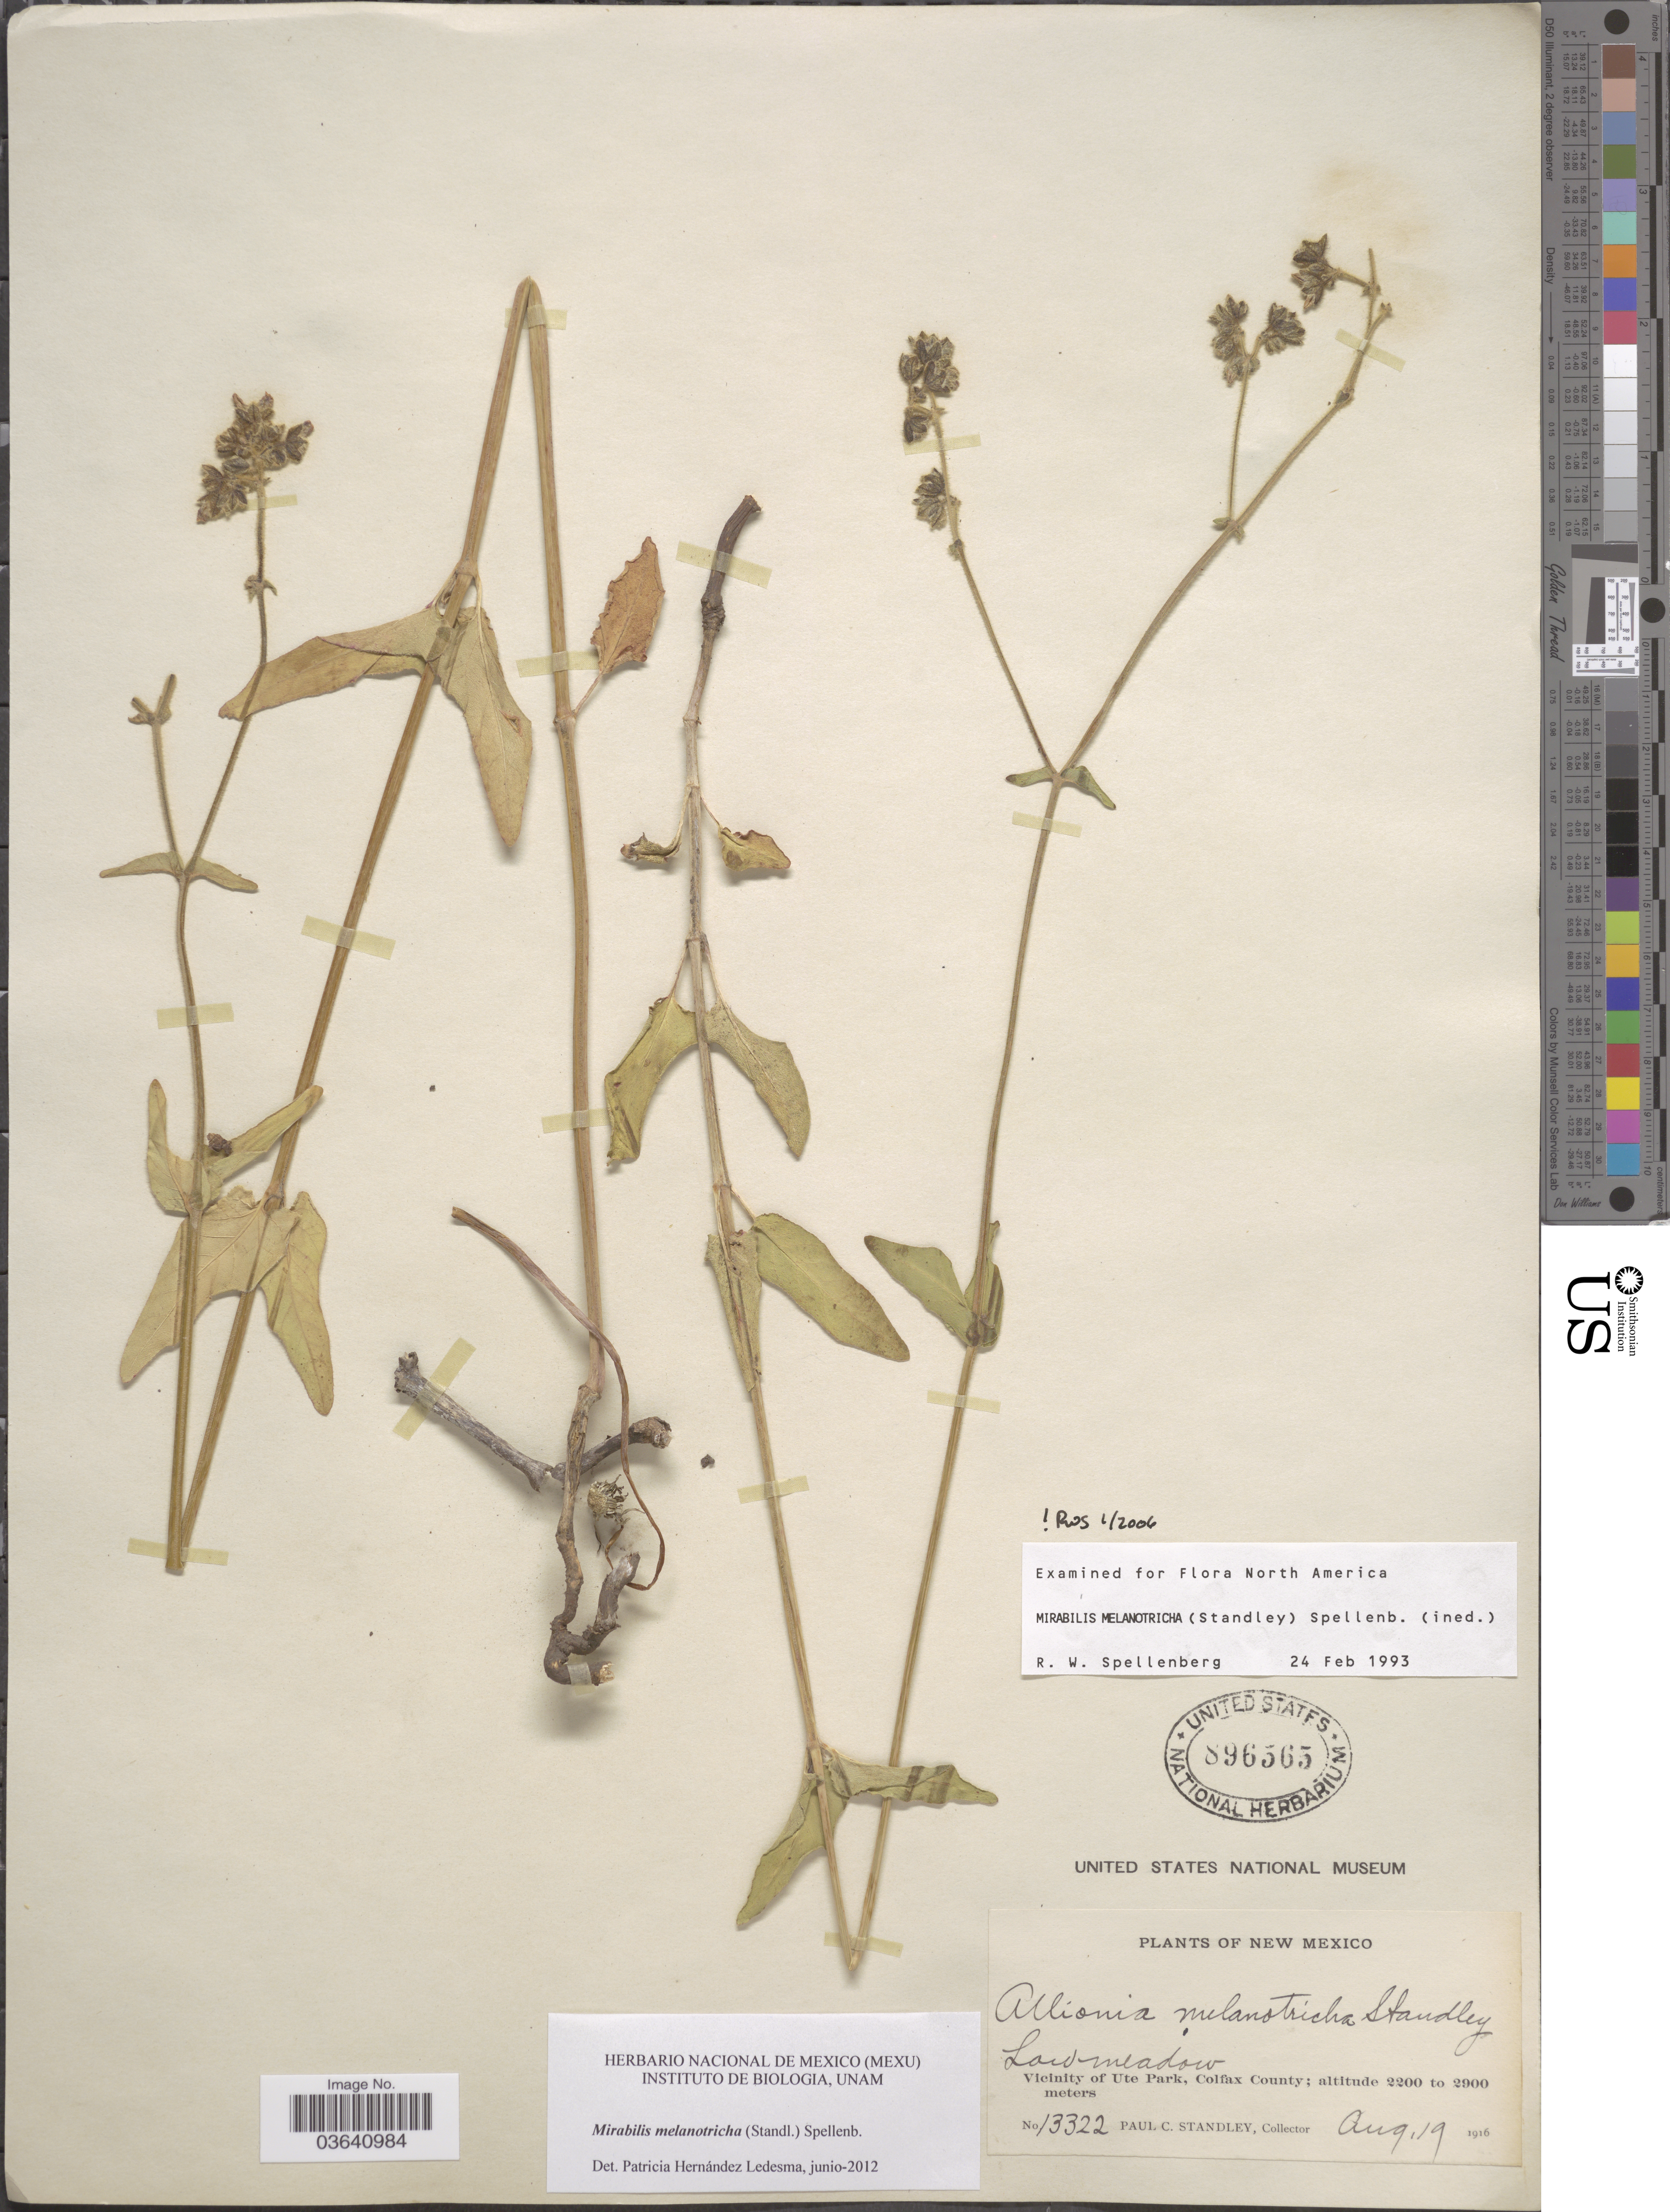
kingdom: Plantae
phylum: Tracheophyta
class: Magnoliopsida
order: Caryophyllales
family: Nyctaginaceae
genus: Mirabilis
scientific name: Mirabilis melanotricha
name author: (Standl.) Spellenb.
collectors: P. C. Standley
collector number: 13322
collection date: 1916-08-19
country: United States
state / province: New Mexico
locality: Vicinity of Ute Park, Colfax County.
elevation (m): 2200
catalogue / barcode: US 896565